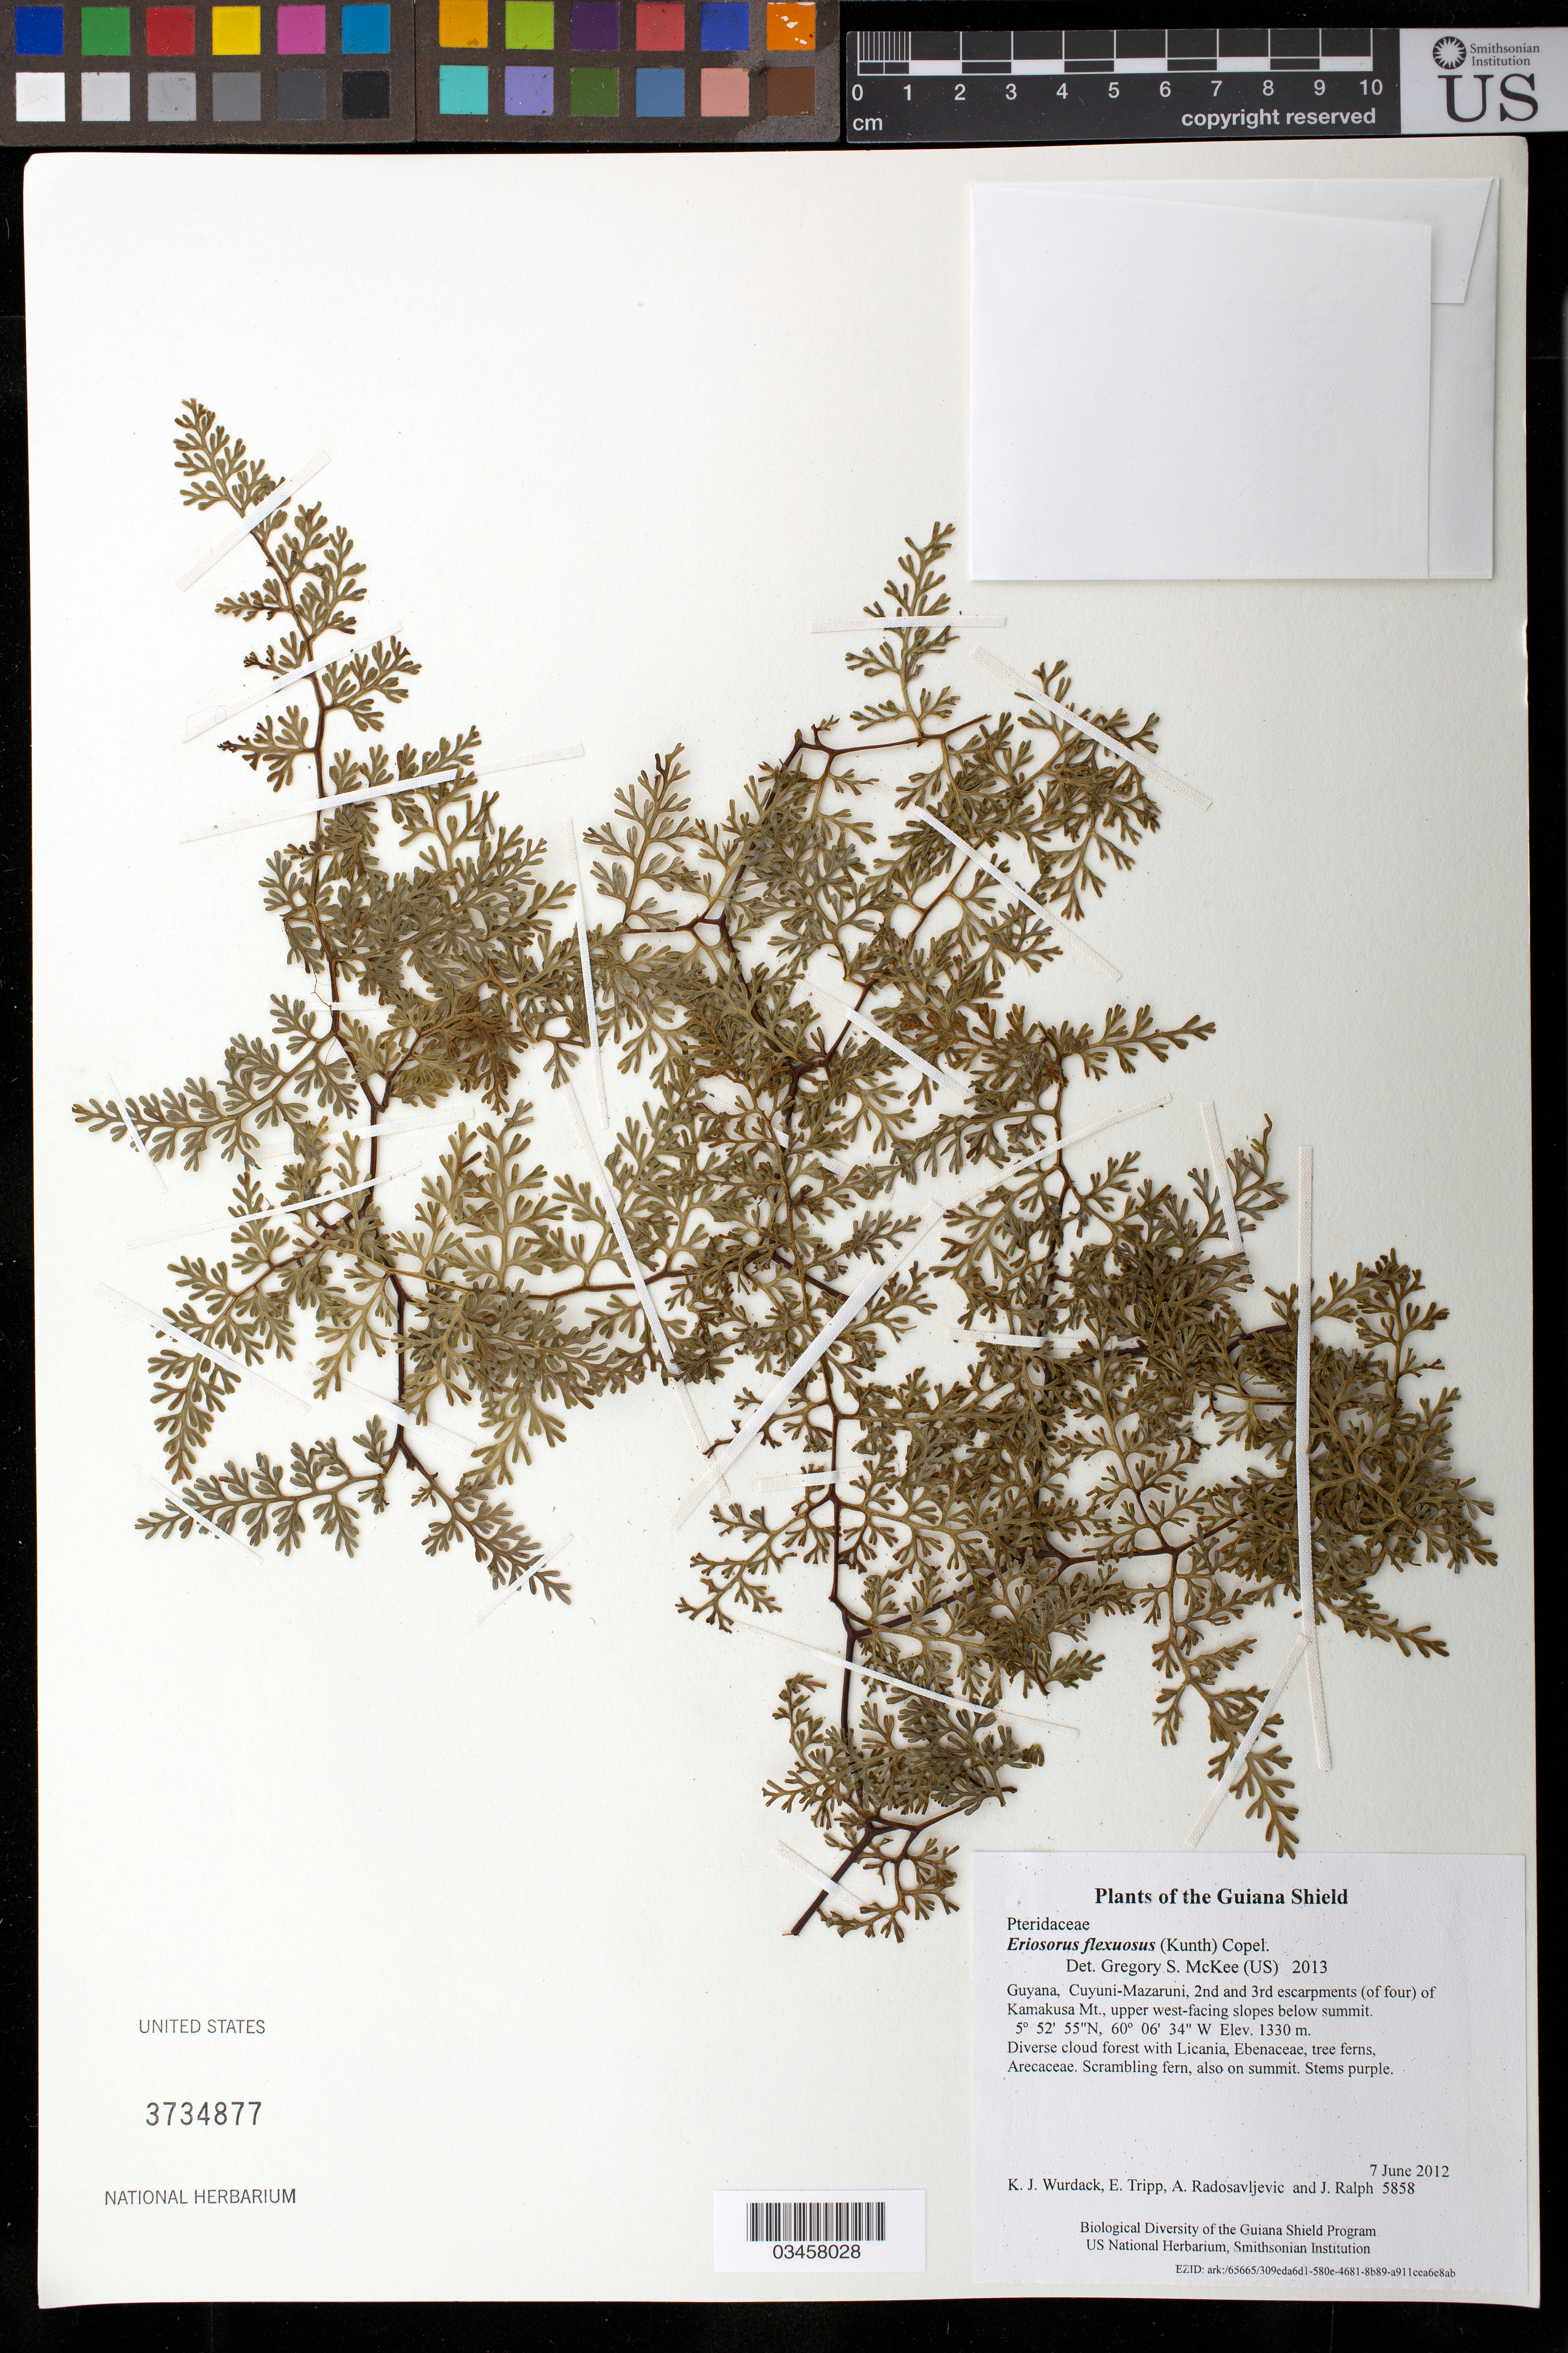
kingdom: Plantae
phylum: Tracheophyta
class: Polypodiopsida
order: Polypodiales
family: Pteridaceae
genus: Eriosorus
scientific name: Eriosorus flexuosus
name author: (Kunth) Copel.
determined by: McKee, G. S., (US), NMNH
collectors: K. Wurdack, E. Tripp, A. Radosavljevic & J. Ralph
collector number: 5858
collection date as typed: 7 June 2012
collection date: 2012-06-07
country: Guyana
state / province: Cuyuni-Mazaruni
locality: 2nd and 3rd escarpments (of four) of Kamakusa Mt., upper west-facing slopes below summit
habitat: Diverse cloud forest with Licania, Ebenaceae, tree ferns, Arecaceae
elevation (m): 1330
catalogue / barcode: US 3734877